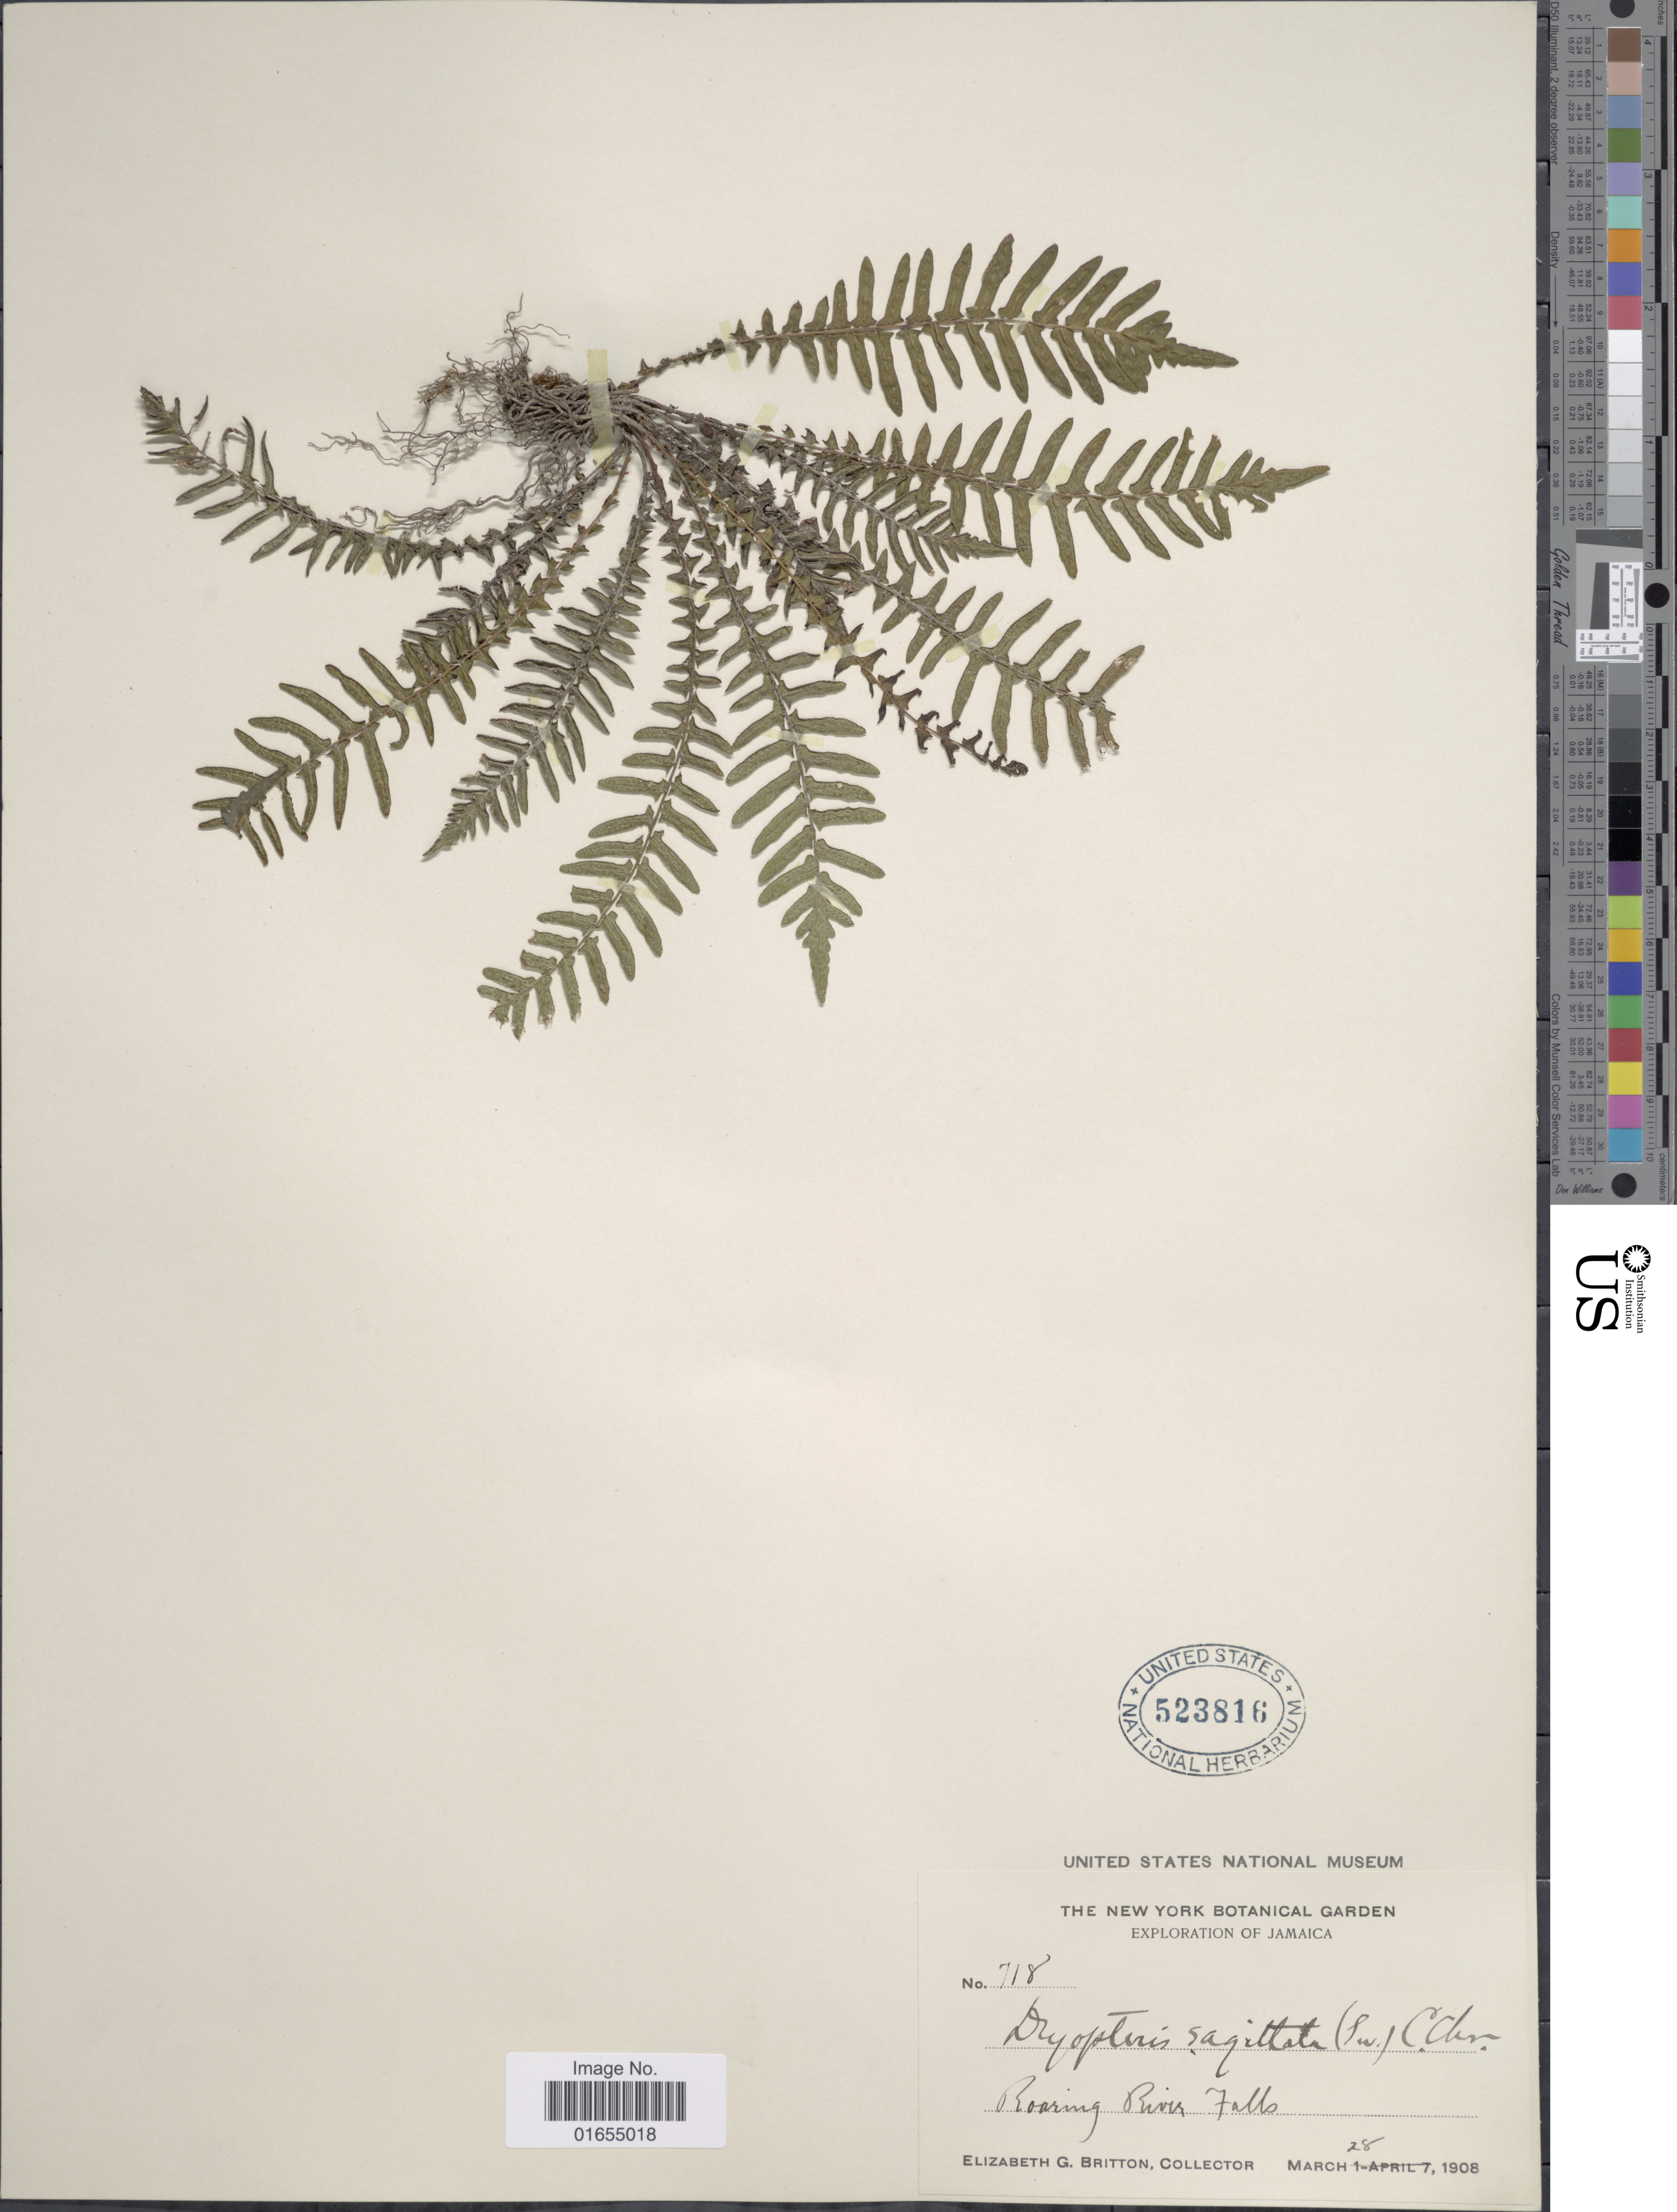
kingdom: Plantae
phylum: Tracheophyta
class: Polypodiopsida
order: Polypodiales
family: Thelypteridaceae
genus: Goniopteris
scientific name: Goniopteris sagittata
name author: (Sw.) Pic. Serm.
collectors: E. G. Britton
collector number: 718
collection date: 1908-03-28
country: Jamaica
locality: Roaring River Falls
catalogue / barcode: US 523816